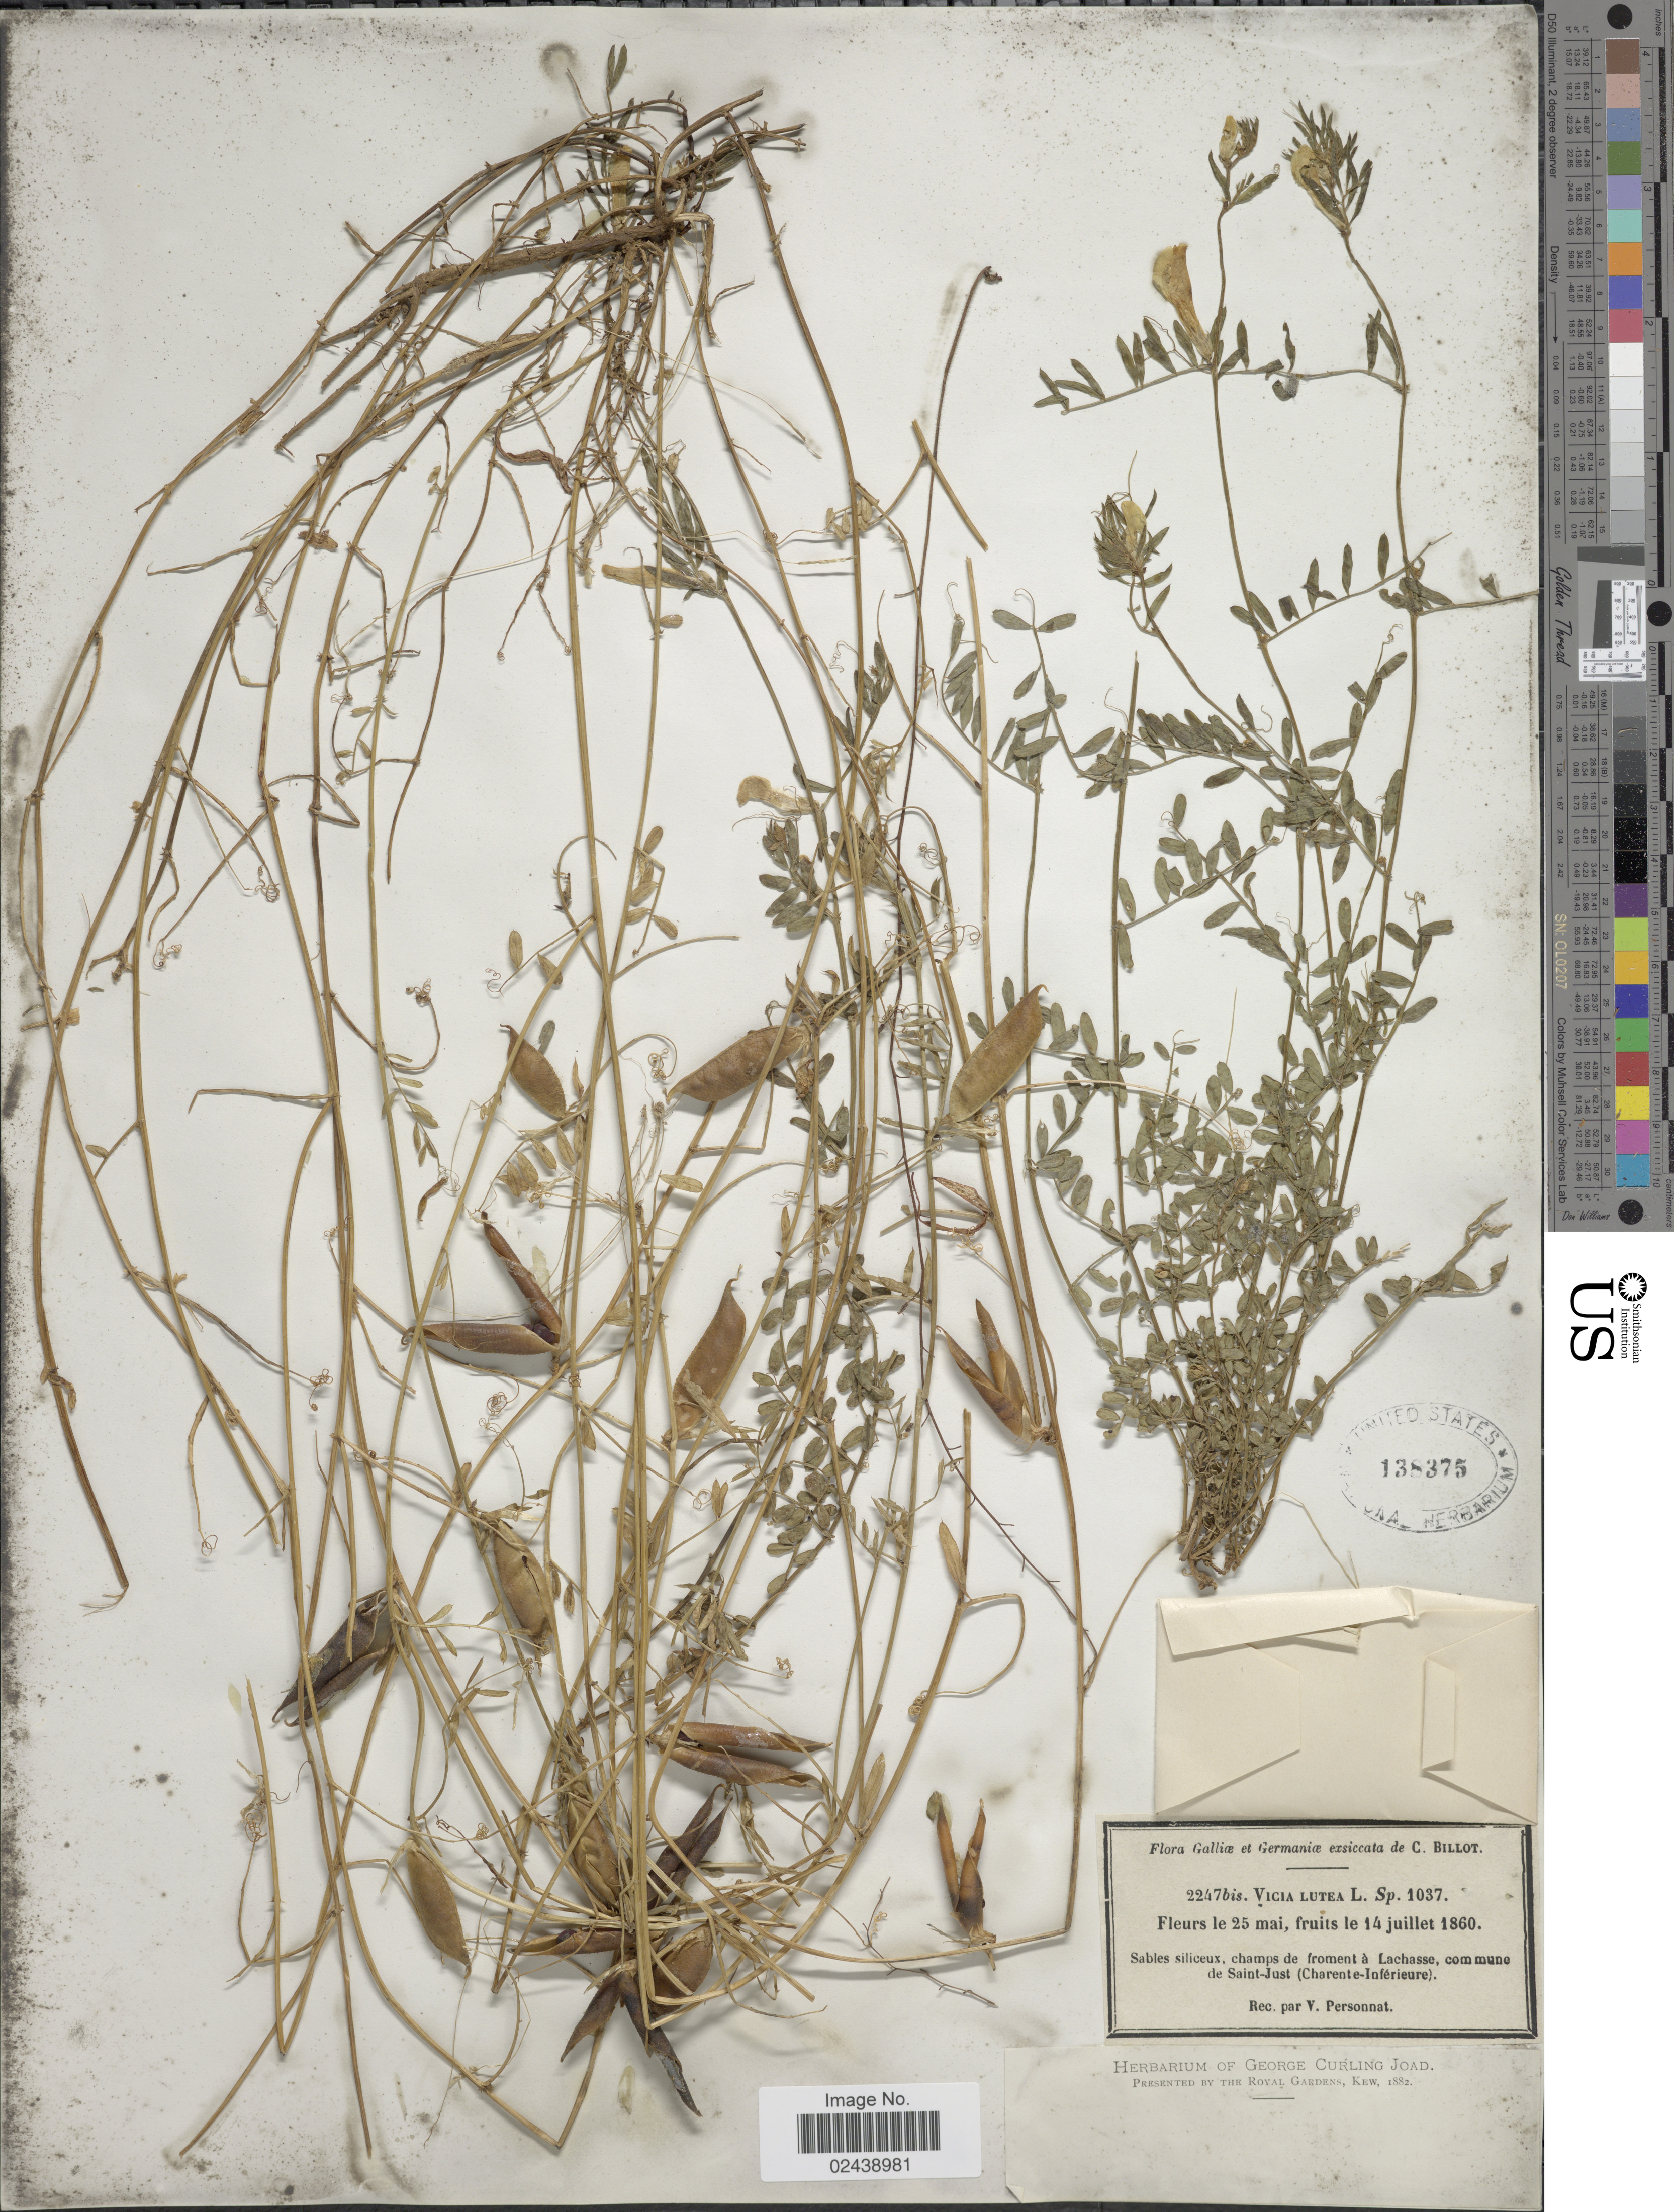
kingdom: Plantae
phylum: Tracheophyta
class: Magnoliopsida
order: Fabales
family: Fabaceae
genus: Vicia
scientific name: Vicia hybrida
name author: L.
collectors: P.C. Billot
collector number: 2247bis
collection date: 1860-07-14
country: France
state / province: Nouvelle-Aquitaine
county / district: Charente-Maritime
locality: Galliae et Germaniae, sables siliceux, champs de froment a Lachasse, commune de Saint-Just (Charante-Inferieure)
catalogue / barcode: US 138375